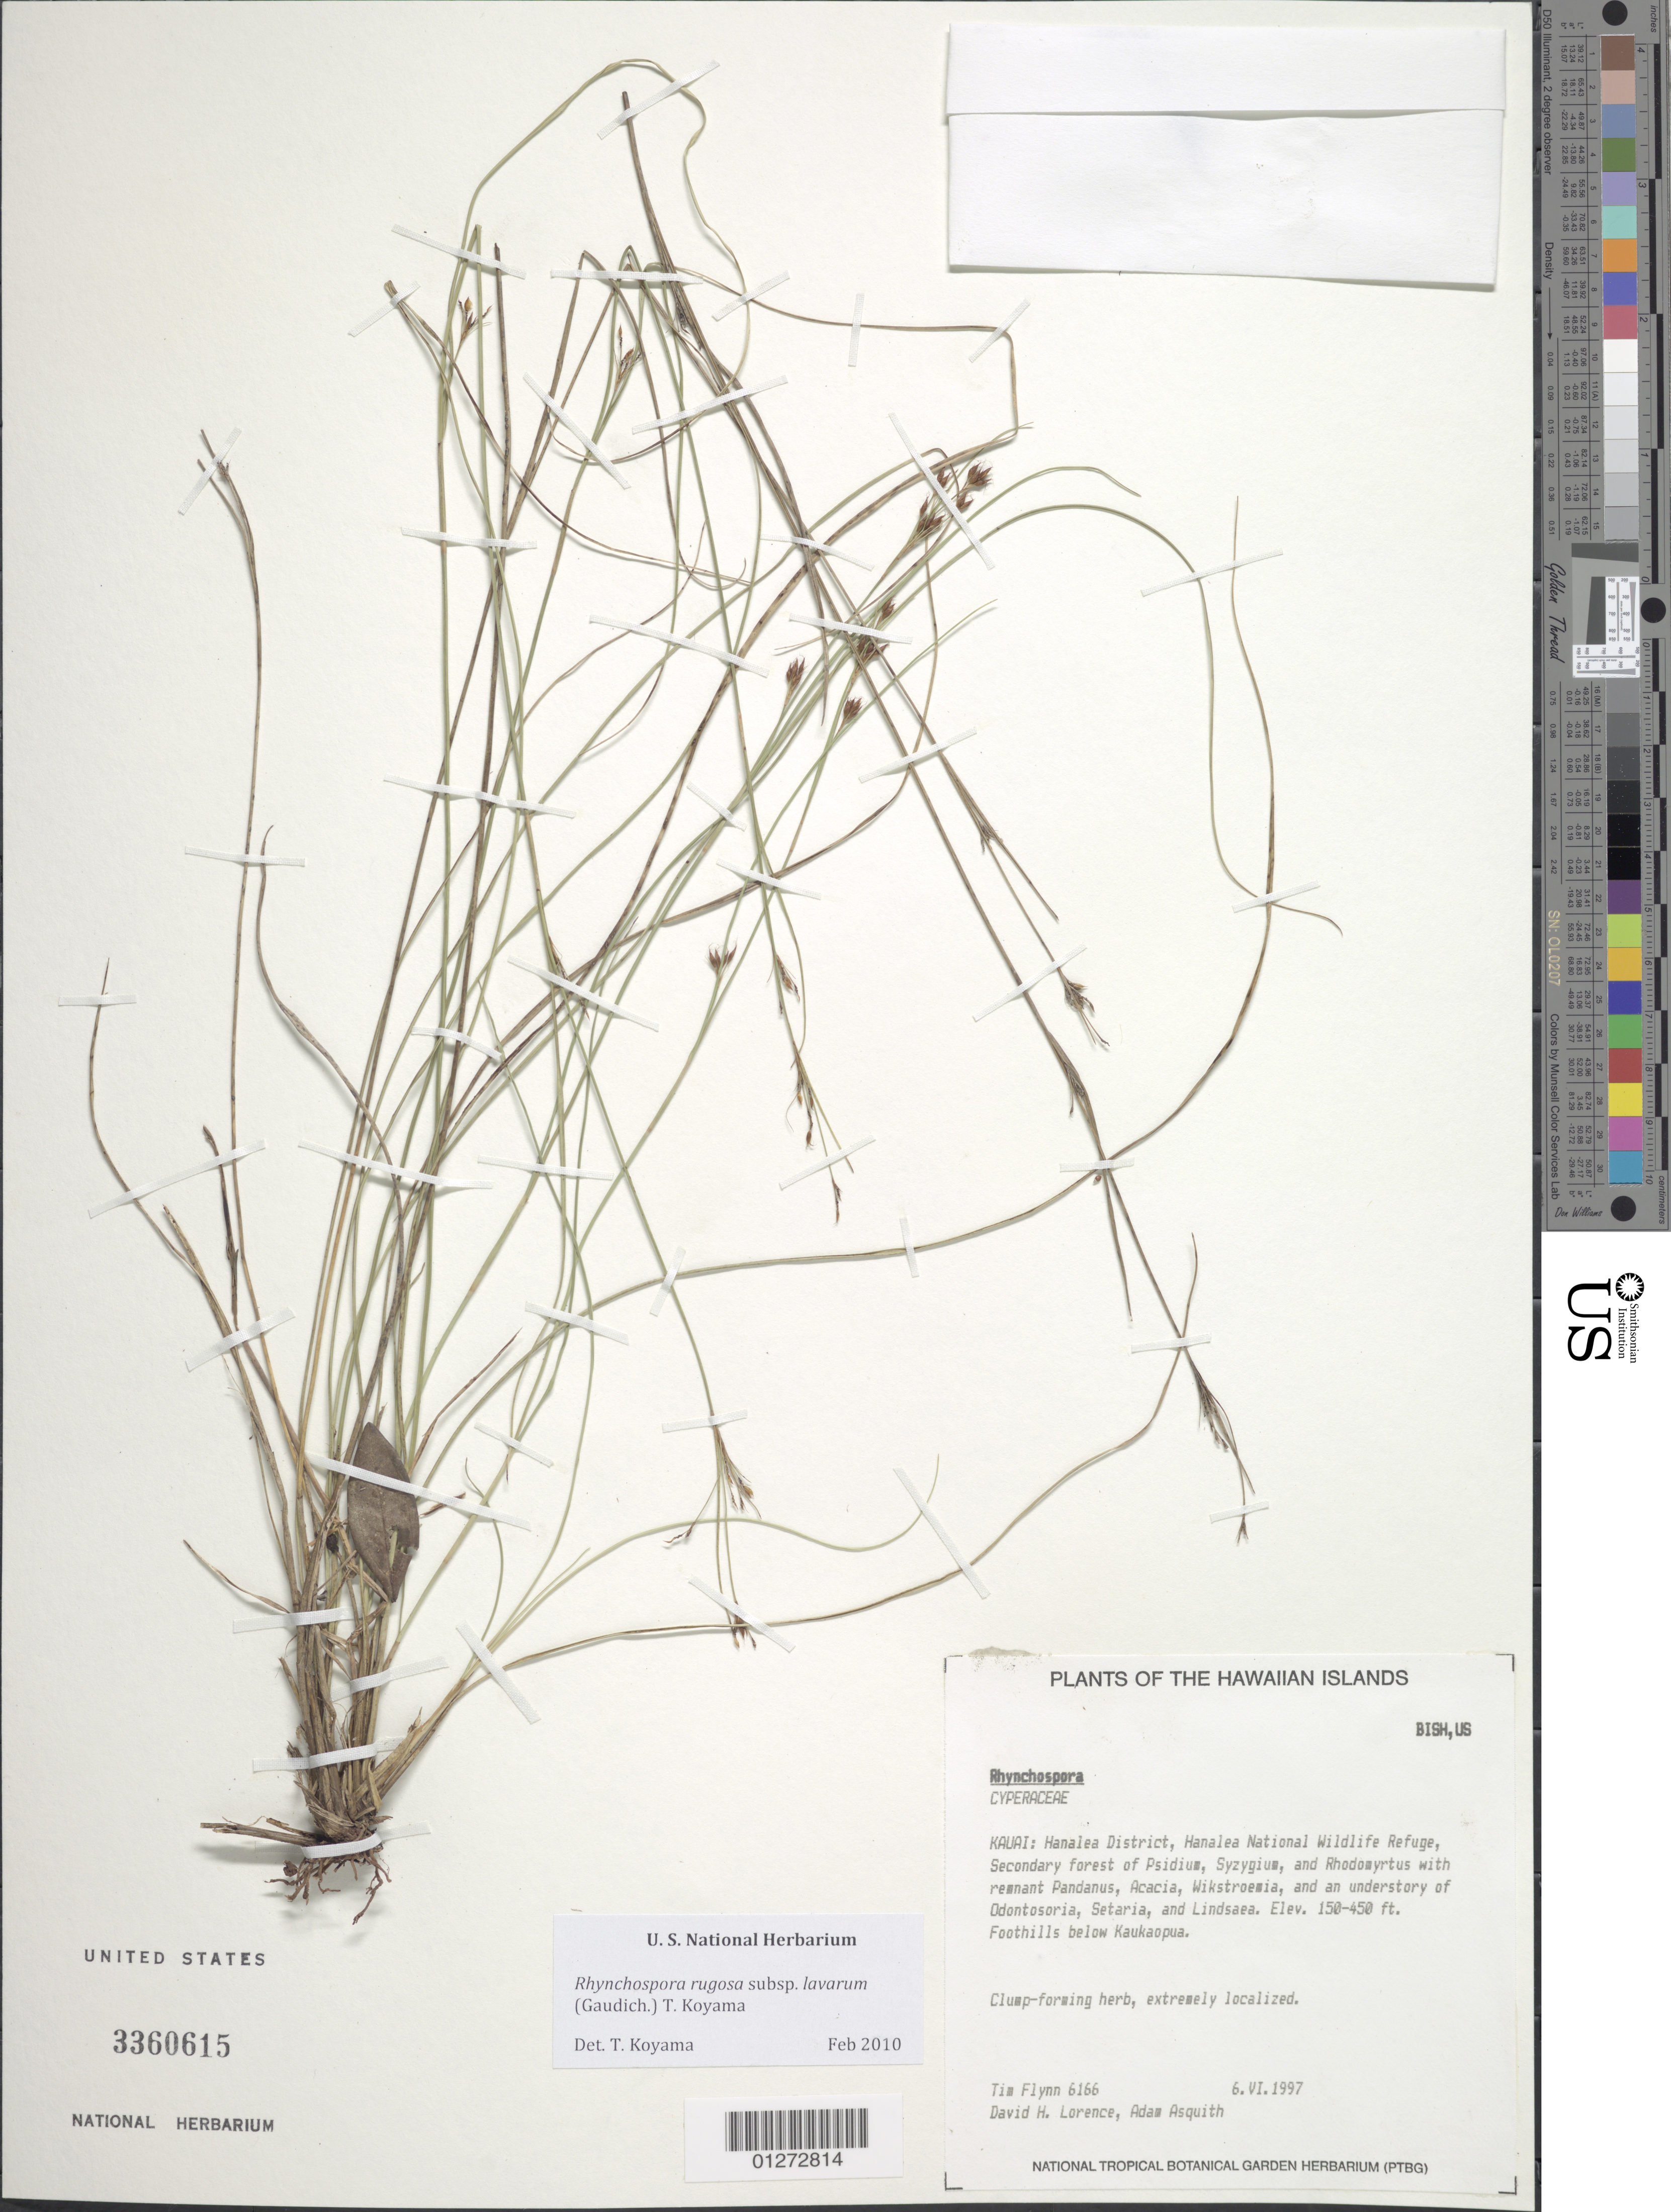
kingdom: Plantae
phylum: Tracheophyta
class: Liliopsida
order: Poales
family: Cyperaceae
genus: Rhynchospora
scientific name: Rhynchospora rugosa subsp. lavarum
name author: (Gaudich.) T. Koyama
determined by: Koyama, Tetsuo M.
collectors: T. W. Flynn, D. Lorence & A. Asquith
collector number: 6166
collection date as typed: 6 Jun 1997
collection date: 1997-06-06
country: United States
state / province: Hawaii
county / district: Kauai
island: Kaua'i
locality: Hanalea District, Hanalea National Wildlife Refuge, foothills below Kaukaopua.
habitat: Secondary forest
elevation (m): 46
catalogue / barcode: US 3360615